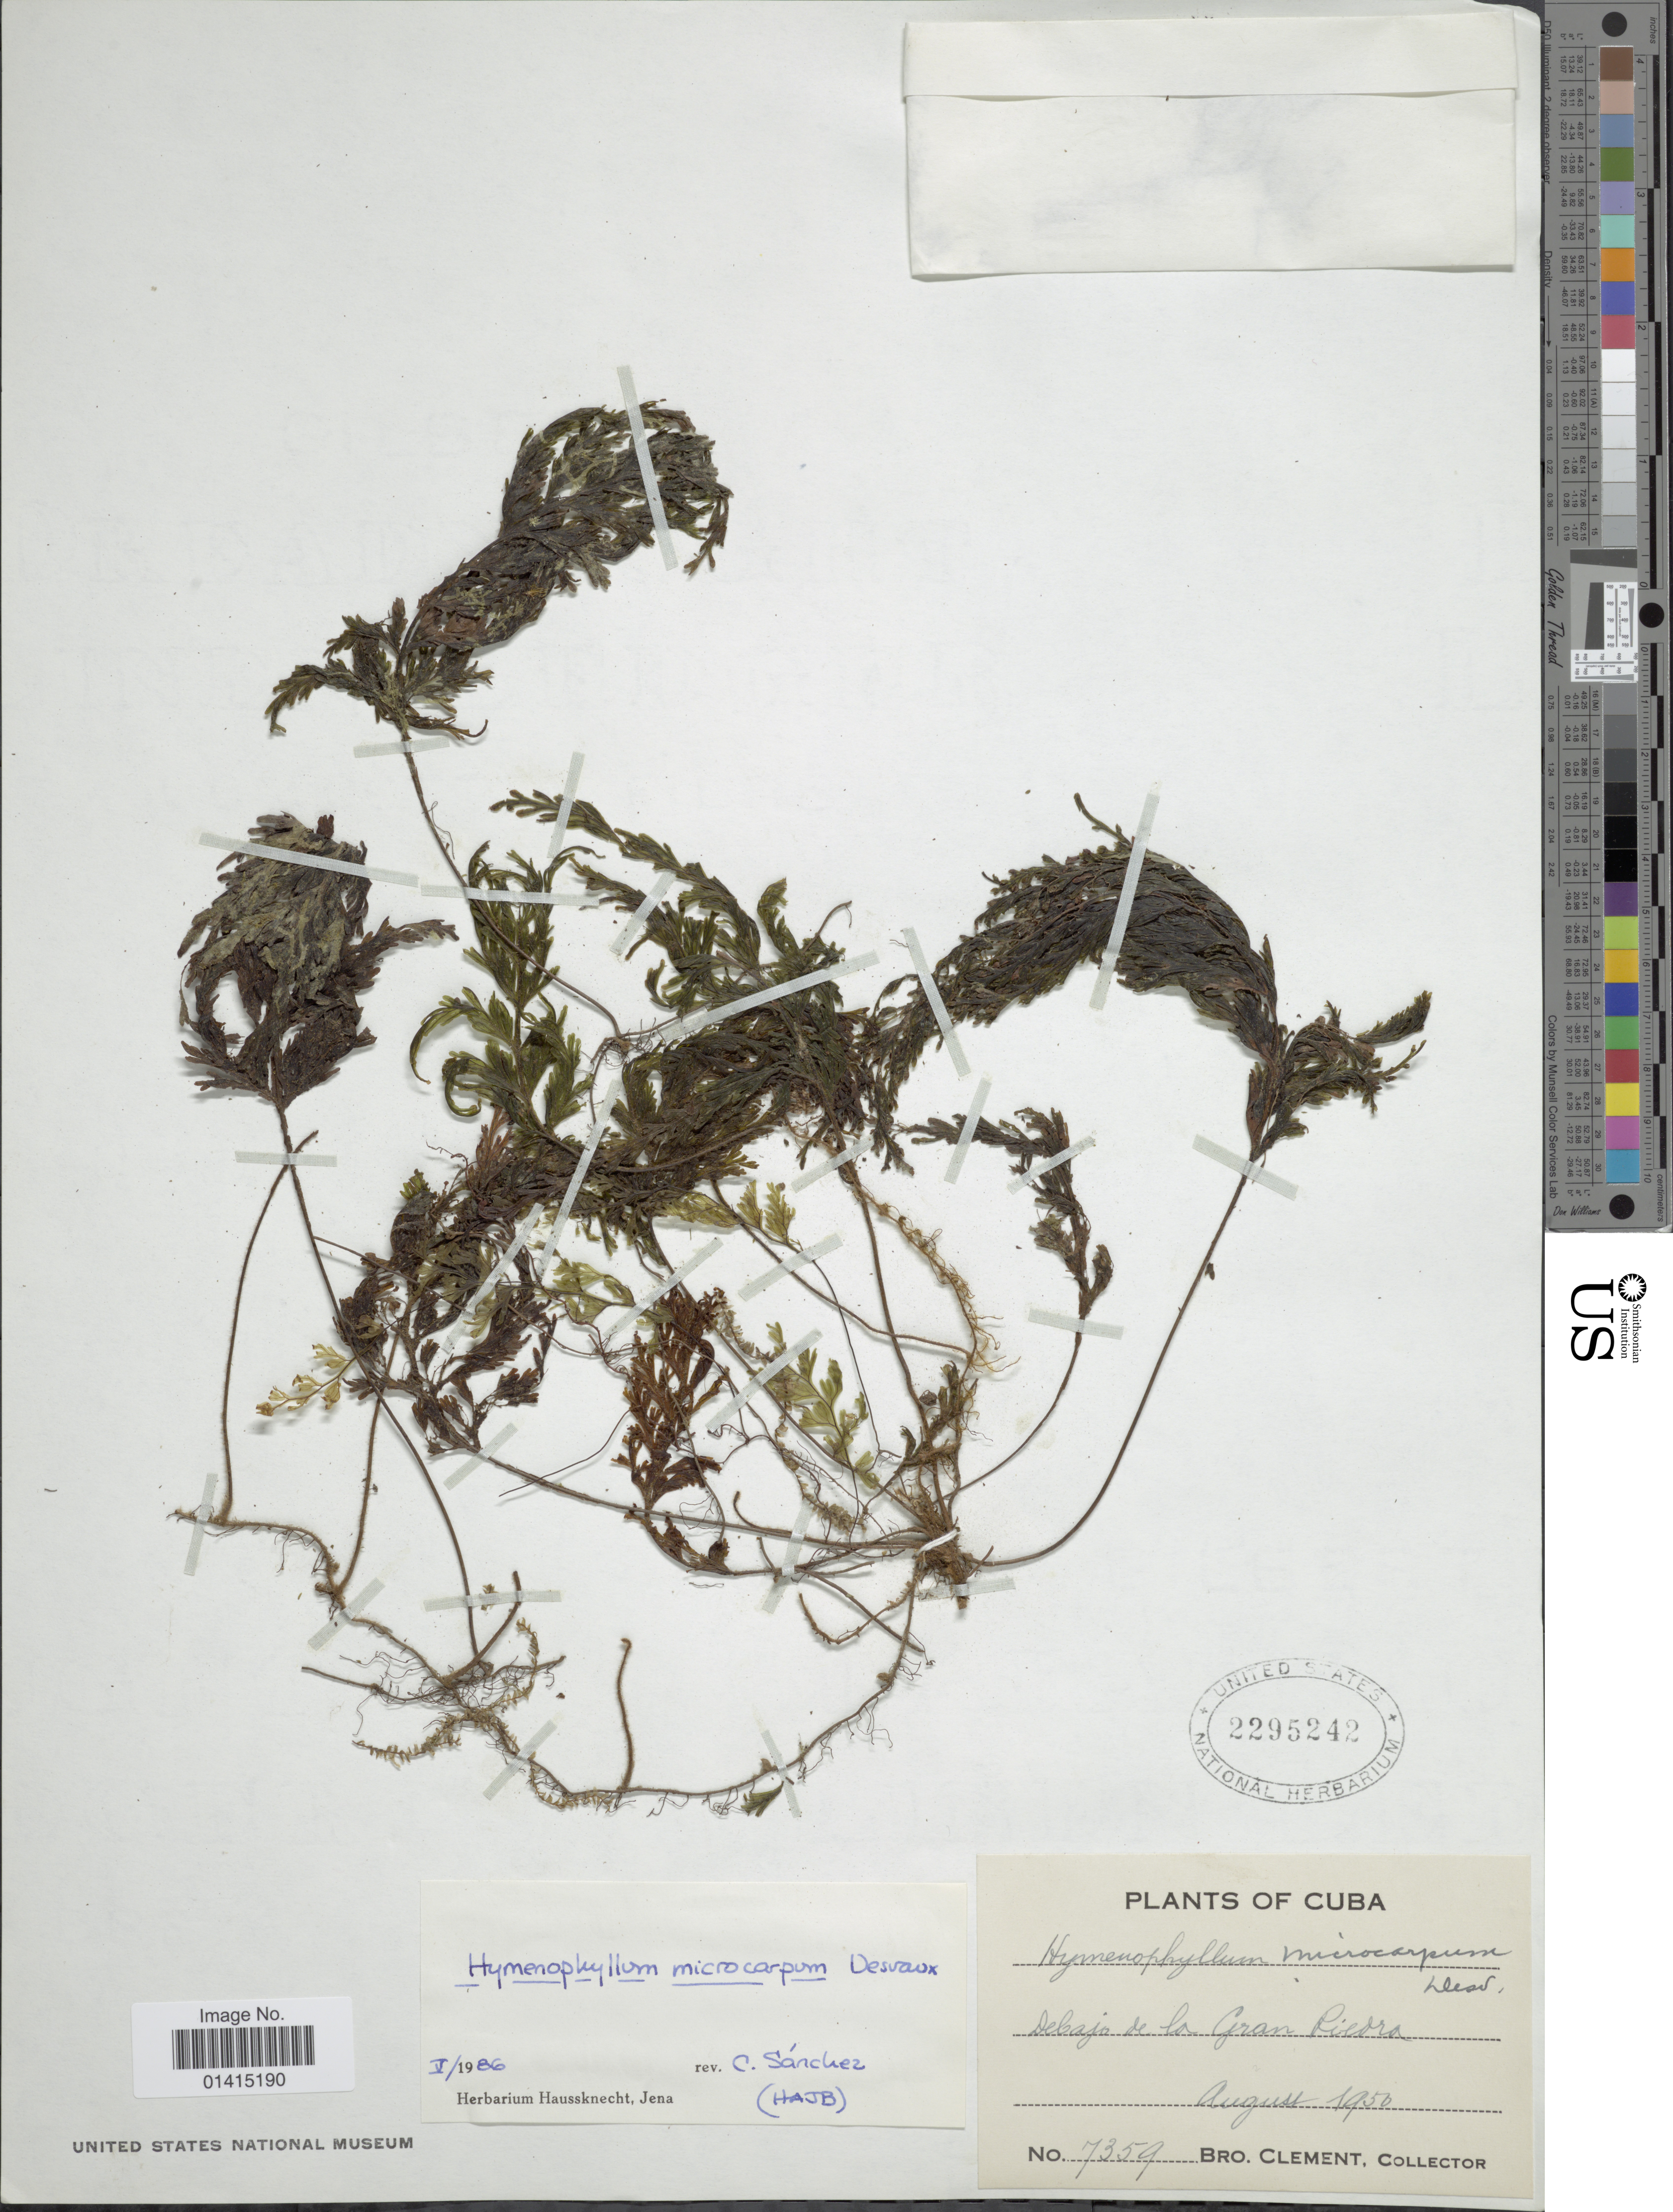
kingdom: Plantae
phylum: Tracheophyta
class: Polypodiopsida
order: Hymenophyllales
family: Hymenophyllaceae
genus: Hymenophyllum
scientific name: Hymenophyllum microcarpum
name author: (Desv.) Lellinger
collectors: B. Clement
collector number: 7359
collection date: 1950-08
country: Cuba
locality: Debajo de la Gran Piedra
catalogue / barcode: US 2295242